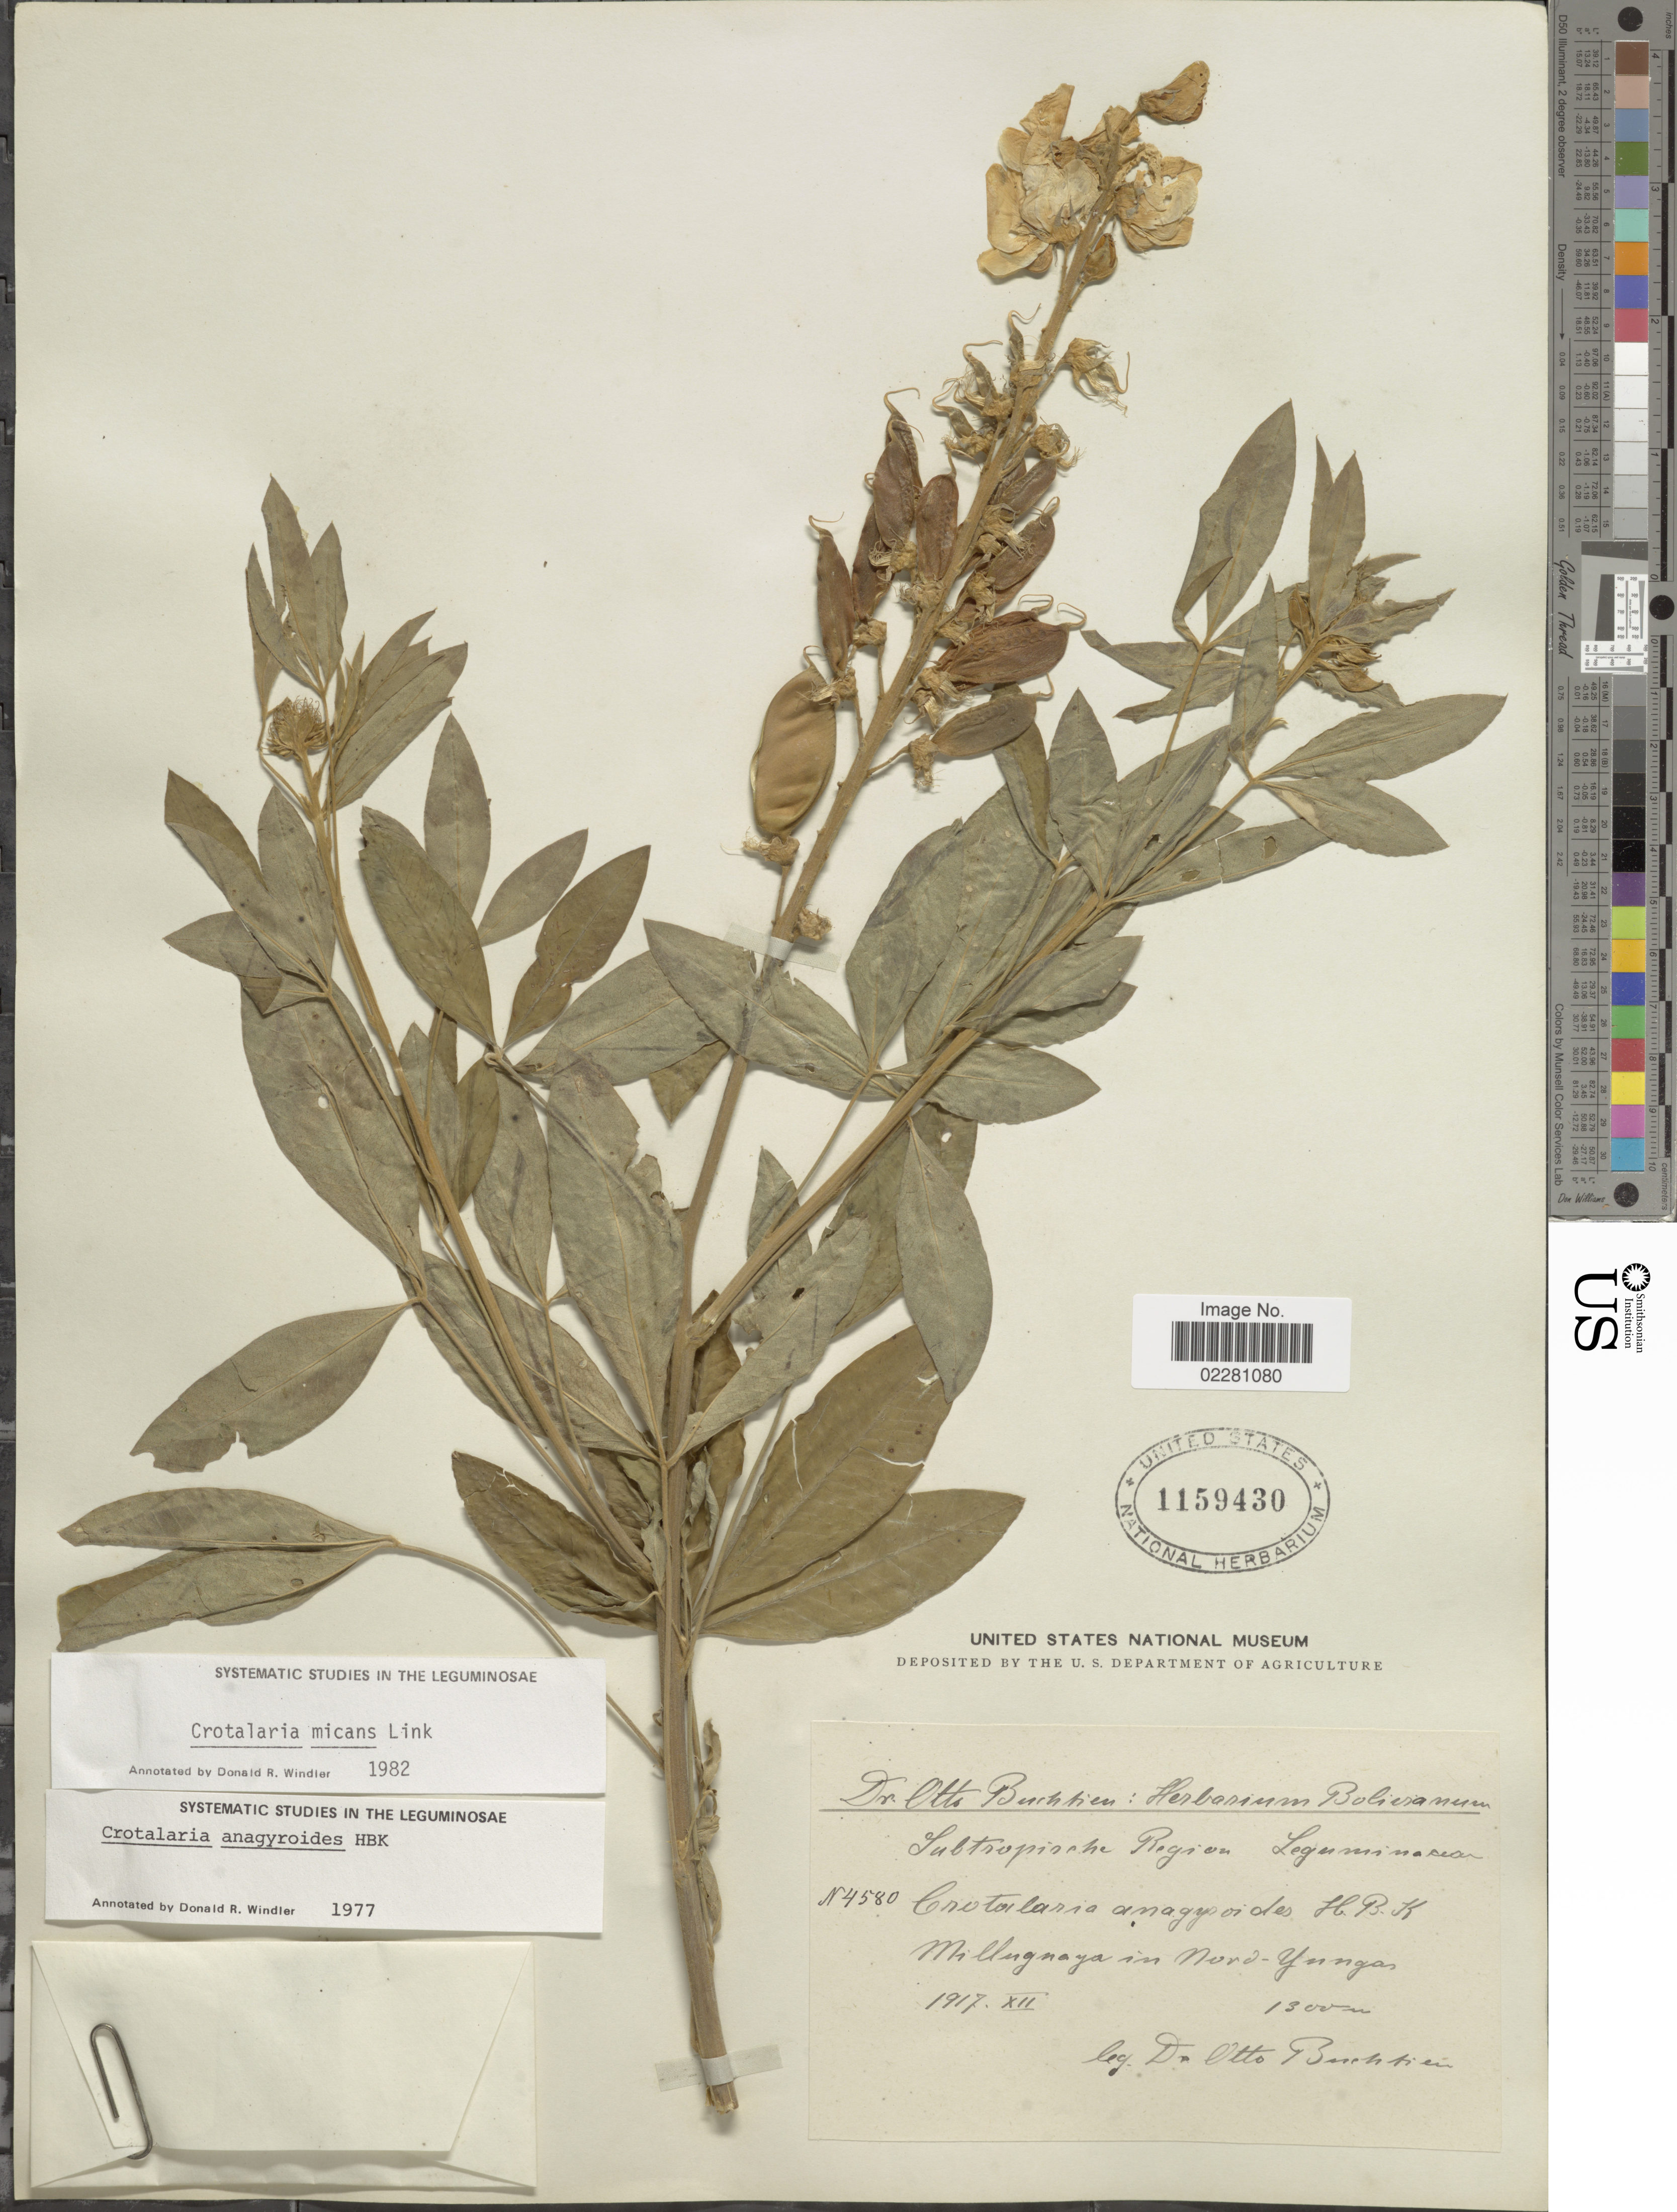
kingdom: Plantae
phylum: Tracheophyta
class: Magnoliopsida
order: Fabales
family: Fabaceae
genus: Crotalaria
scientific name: Crotalaria micans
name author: Link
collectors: O. Buchtien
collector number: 4580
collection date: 1917-12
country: Bolivia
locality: Millugnaya in Nord-Yungas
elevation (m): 1300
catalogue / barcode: US 1159430